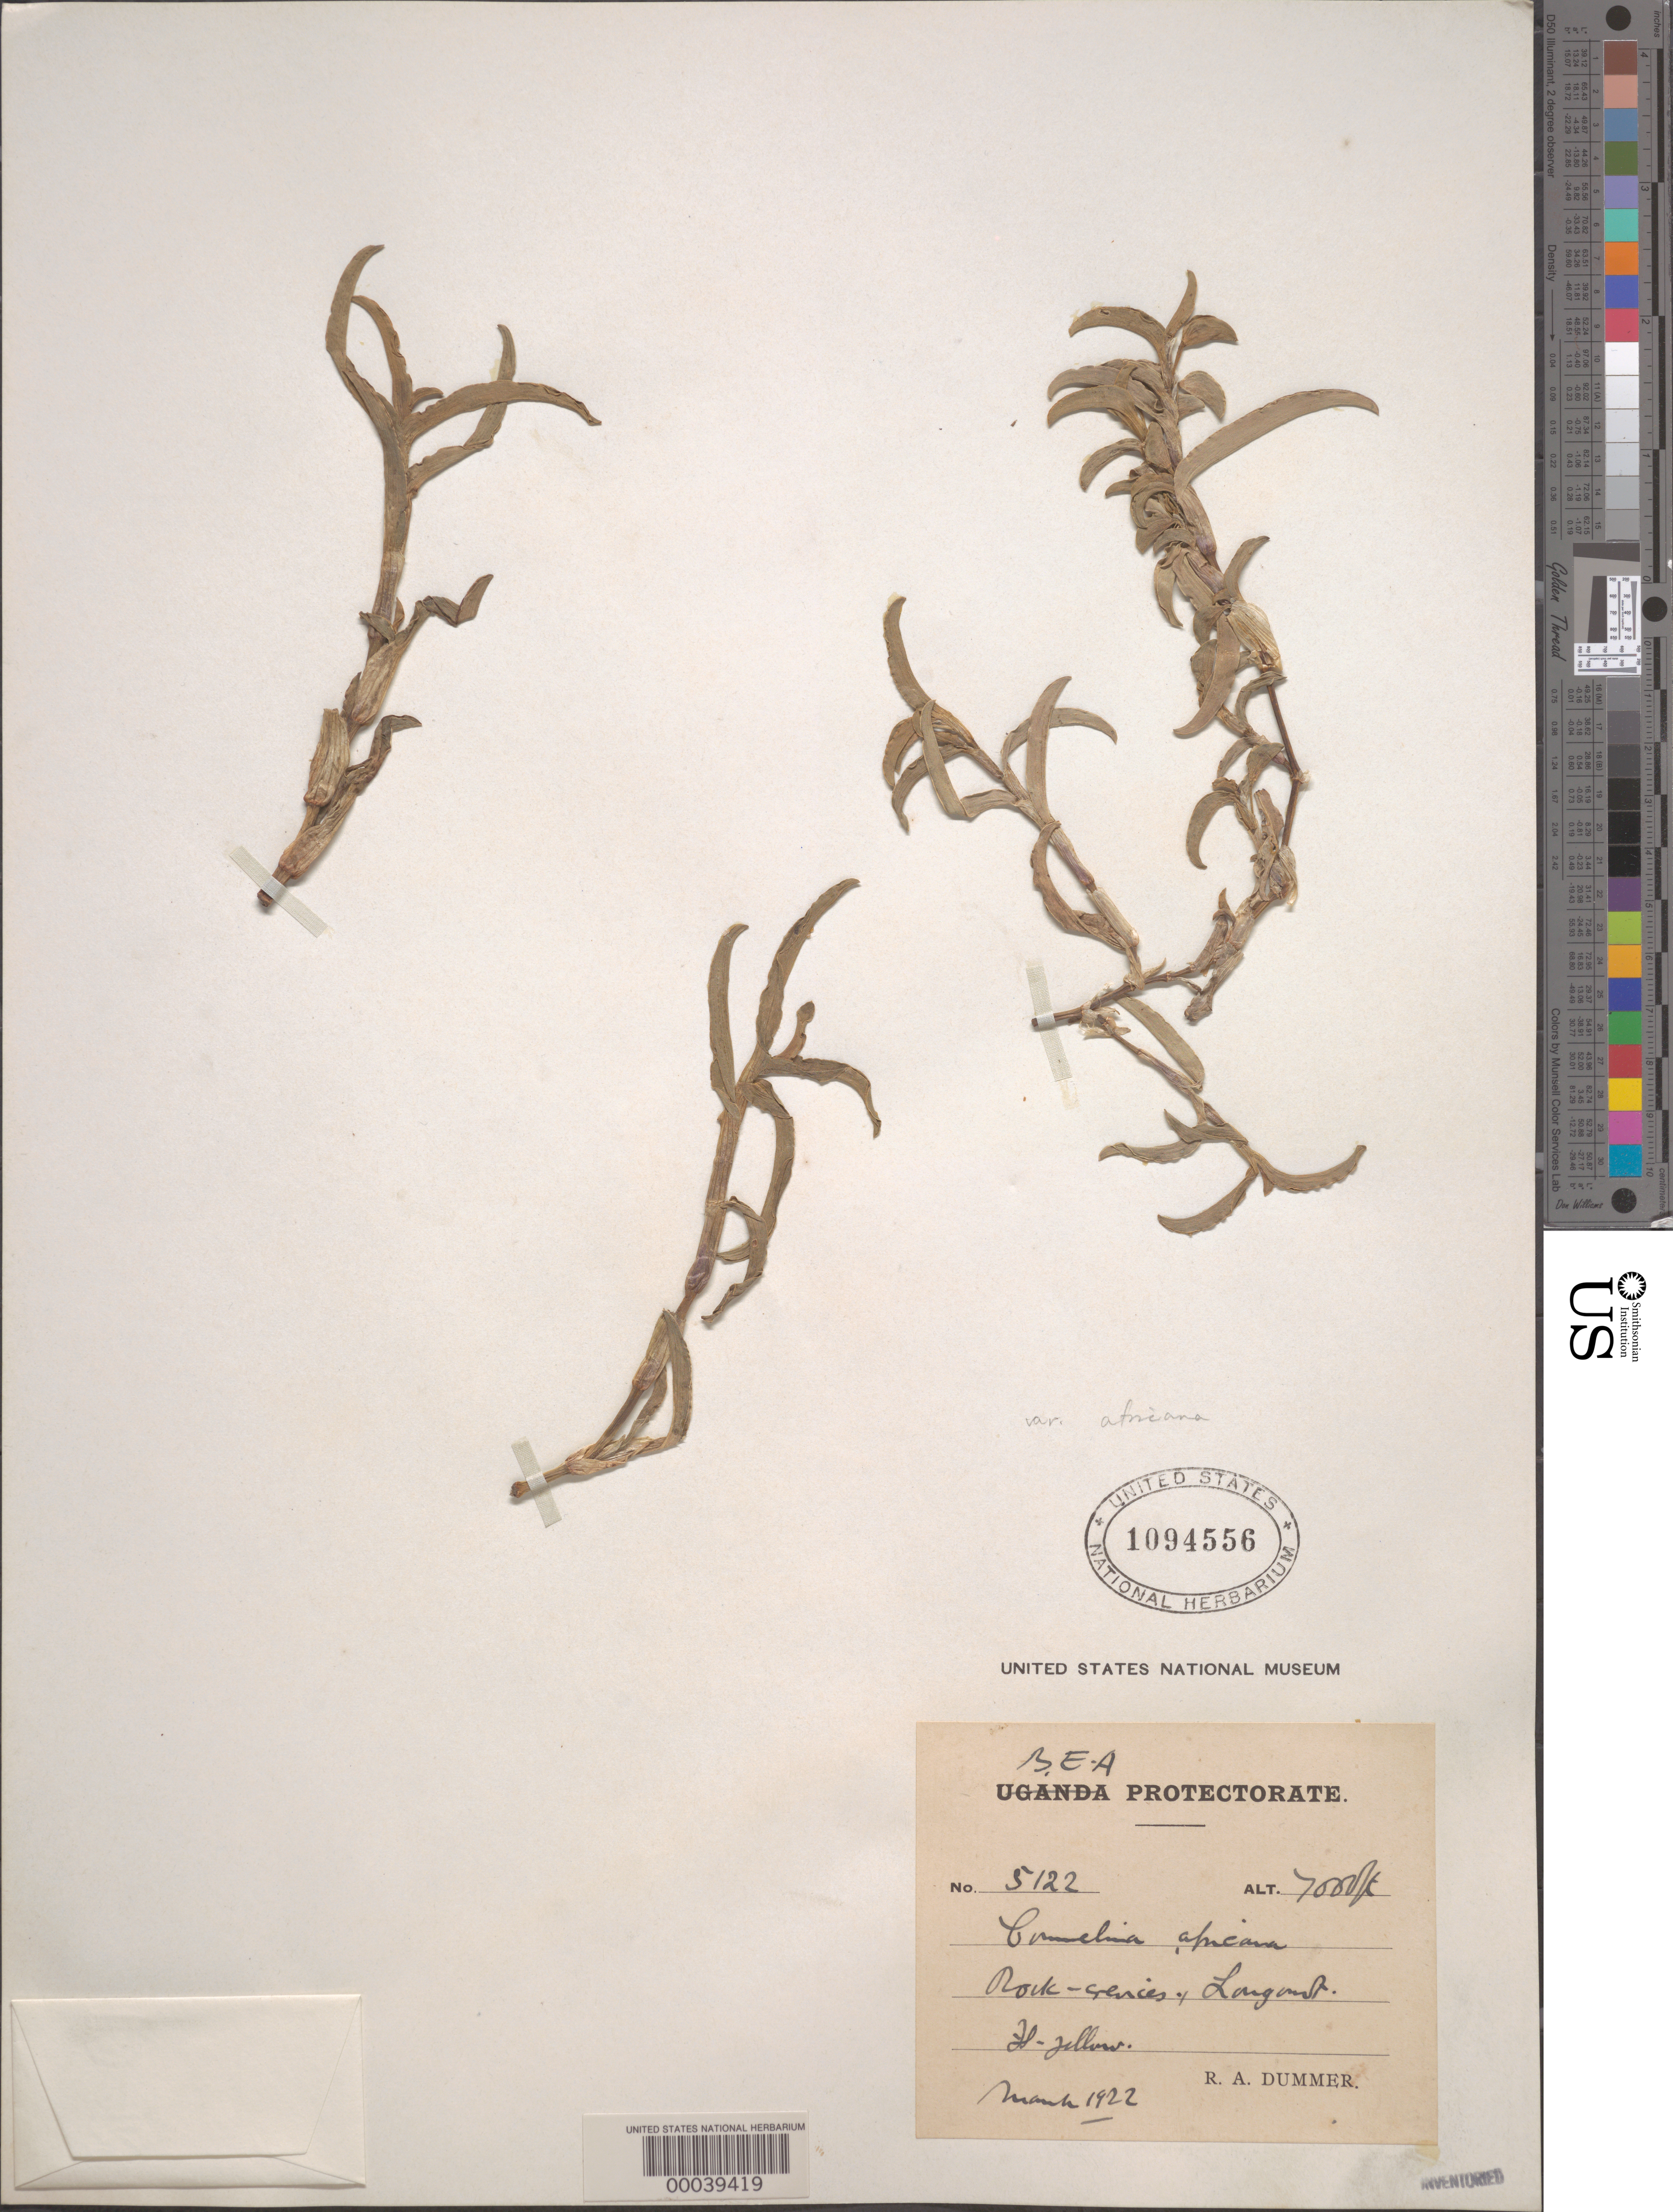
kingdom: Plantae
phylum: Tracheophyta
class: Liliopsida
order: Commelinales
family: Commelinaceae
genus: Commelina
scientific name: Commelina africana var. africana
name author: L.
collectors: R. Dümmer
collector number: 5122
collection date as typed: Mar 1922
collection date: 1922-03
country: Uganda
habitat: Rock crevices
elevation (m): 2135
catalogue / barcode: US 1094556